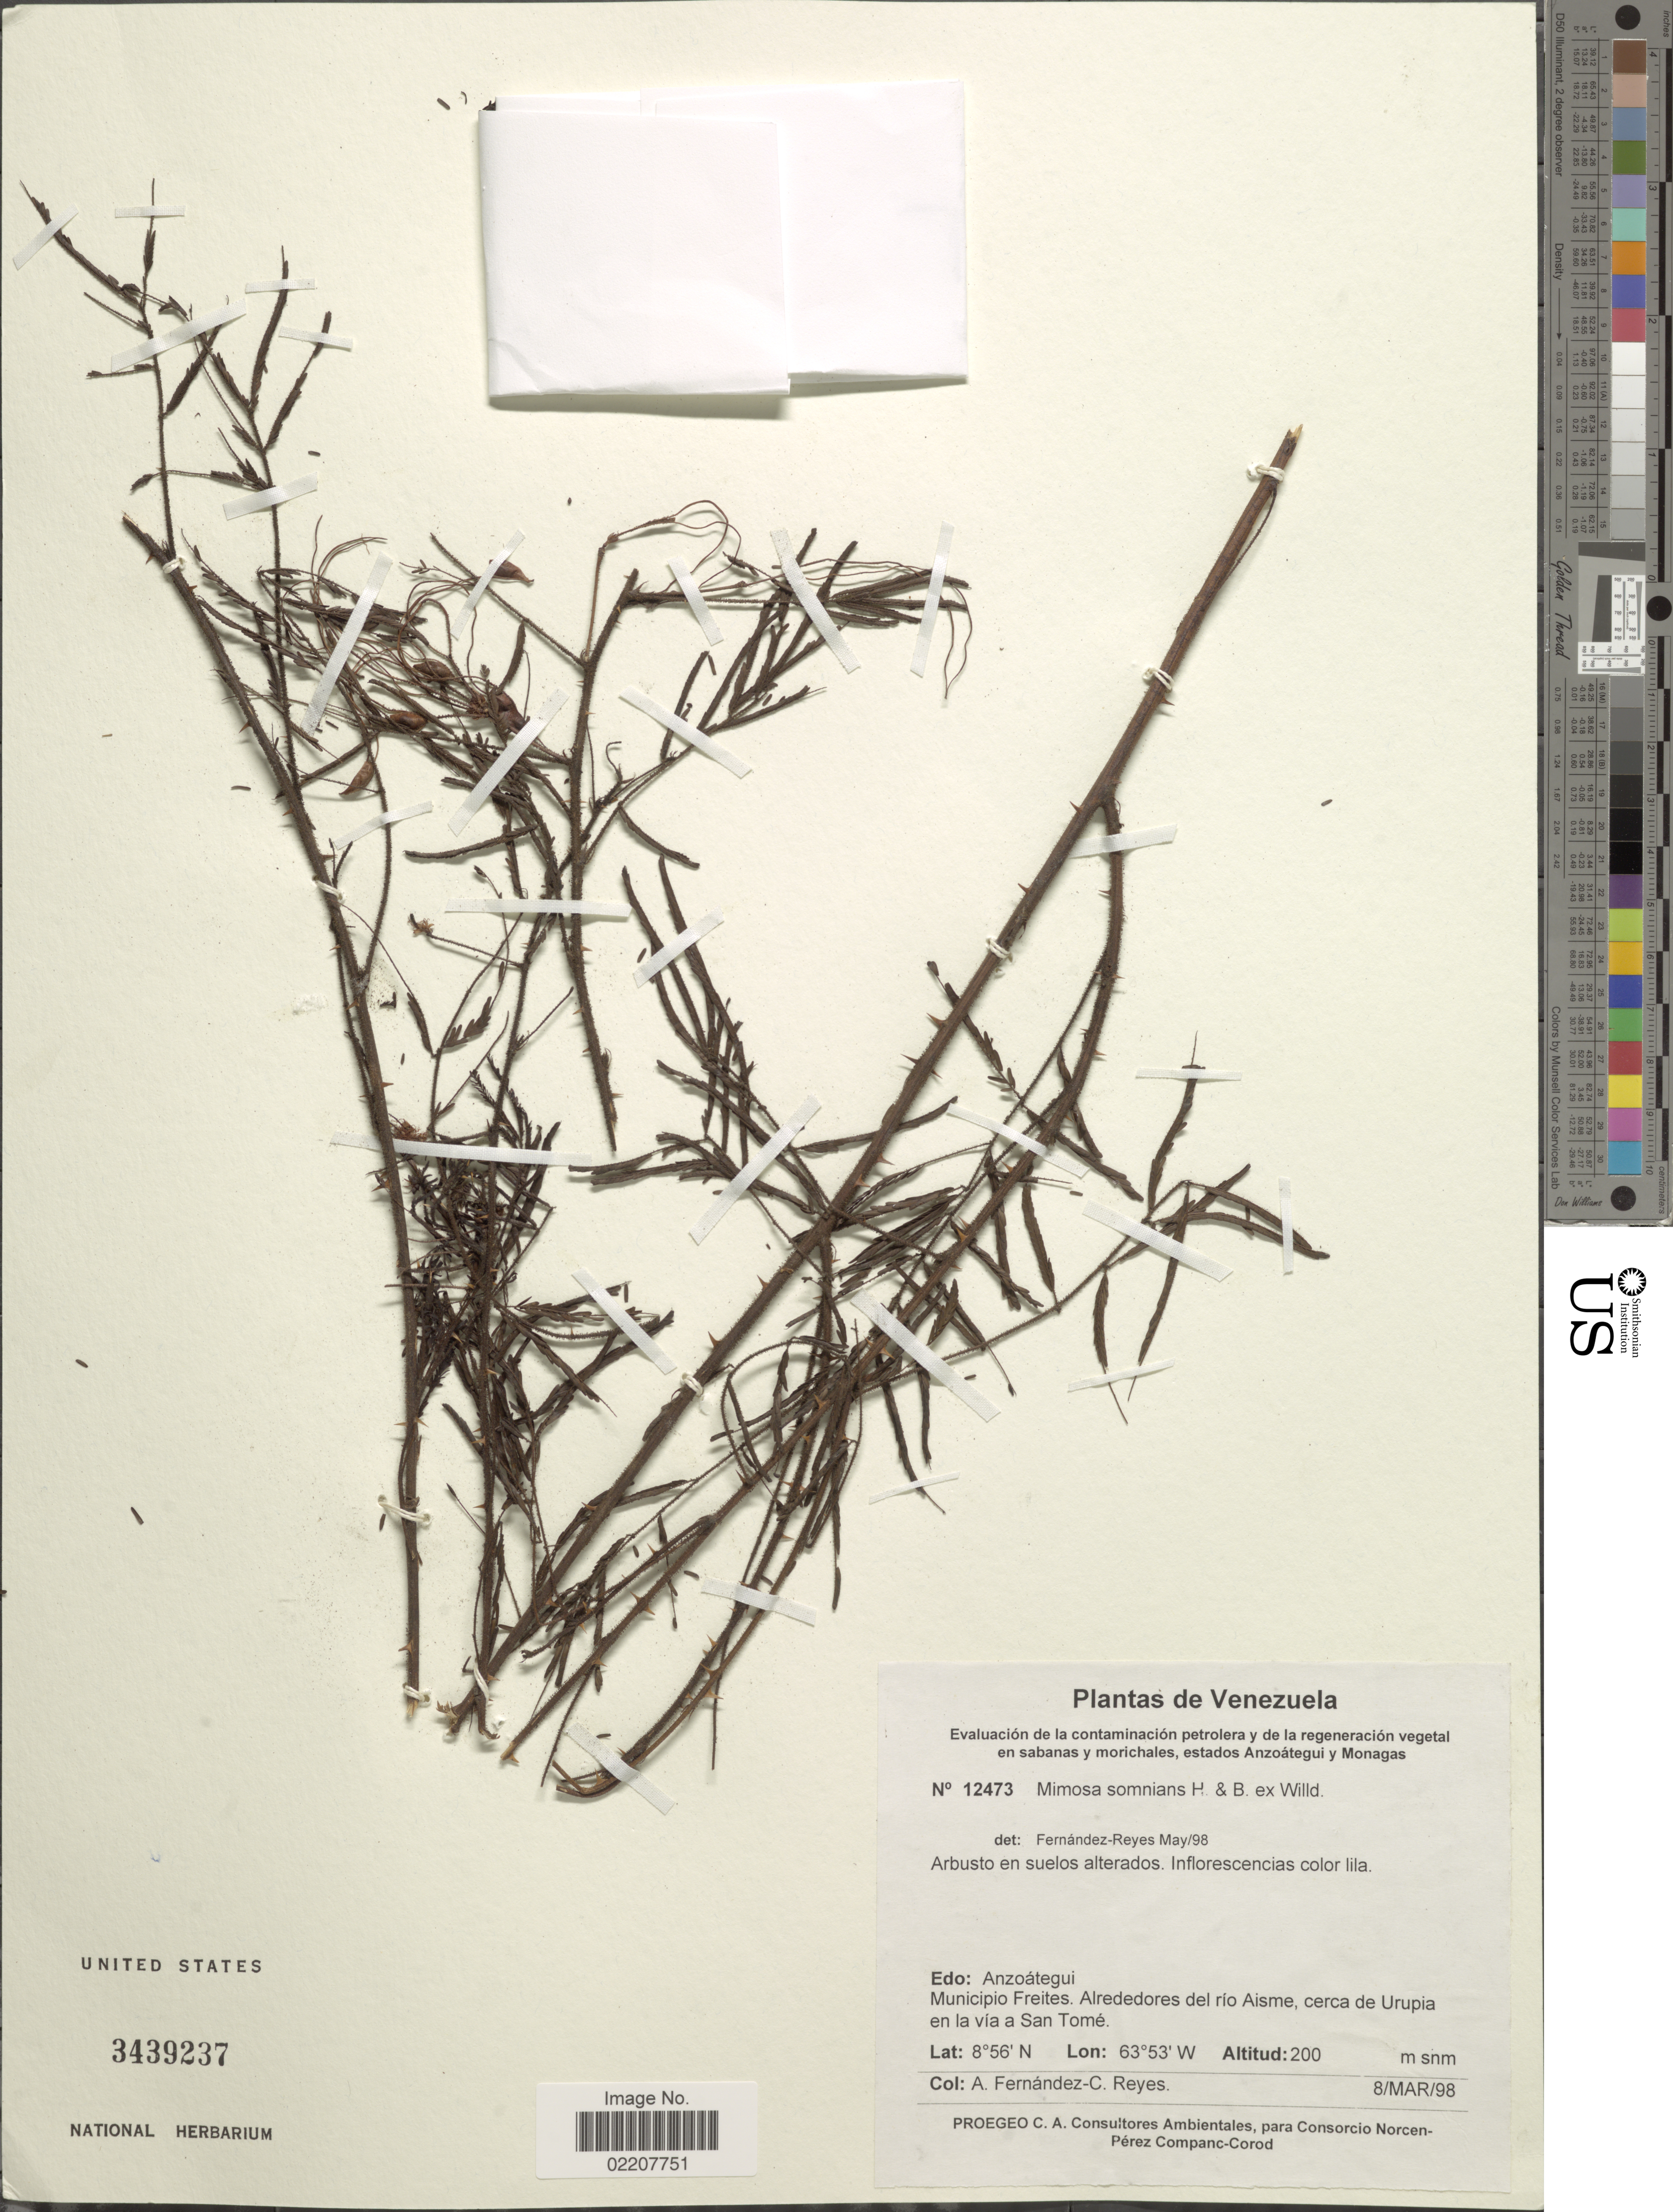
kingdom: Plantae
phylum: Tracheophyta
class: Magnoliopsida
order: Fabales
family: Fabaceae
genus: Mimosa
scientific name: Mimosa somnians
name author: Humb. & Bonpl. ex Willd.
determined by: Fernández Reyes, --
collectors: A. Fernandez & C. Reyes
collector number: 12473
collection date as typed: Transcribed d/m/y: 8/3/98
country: Venezuela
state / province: Anzoategui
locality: Edo. Anzoategui, Municipio Freites, Alrededores del rio Aisme, cerca de Urupia en la via a San Tome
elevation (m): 200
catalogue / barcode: US 3439237